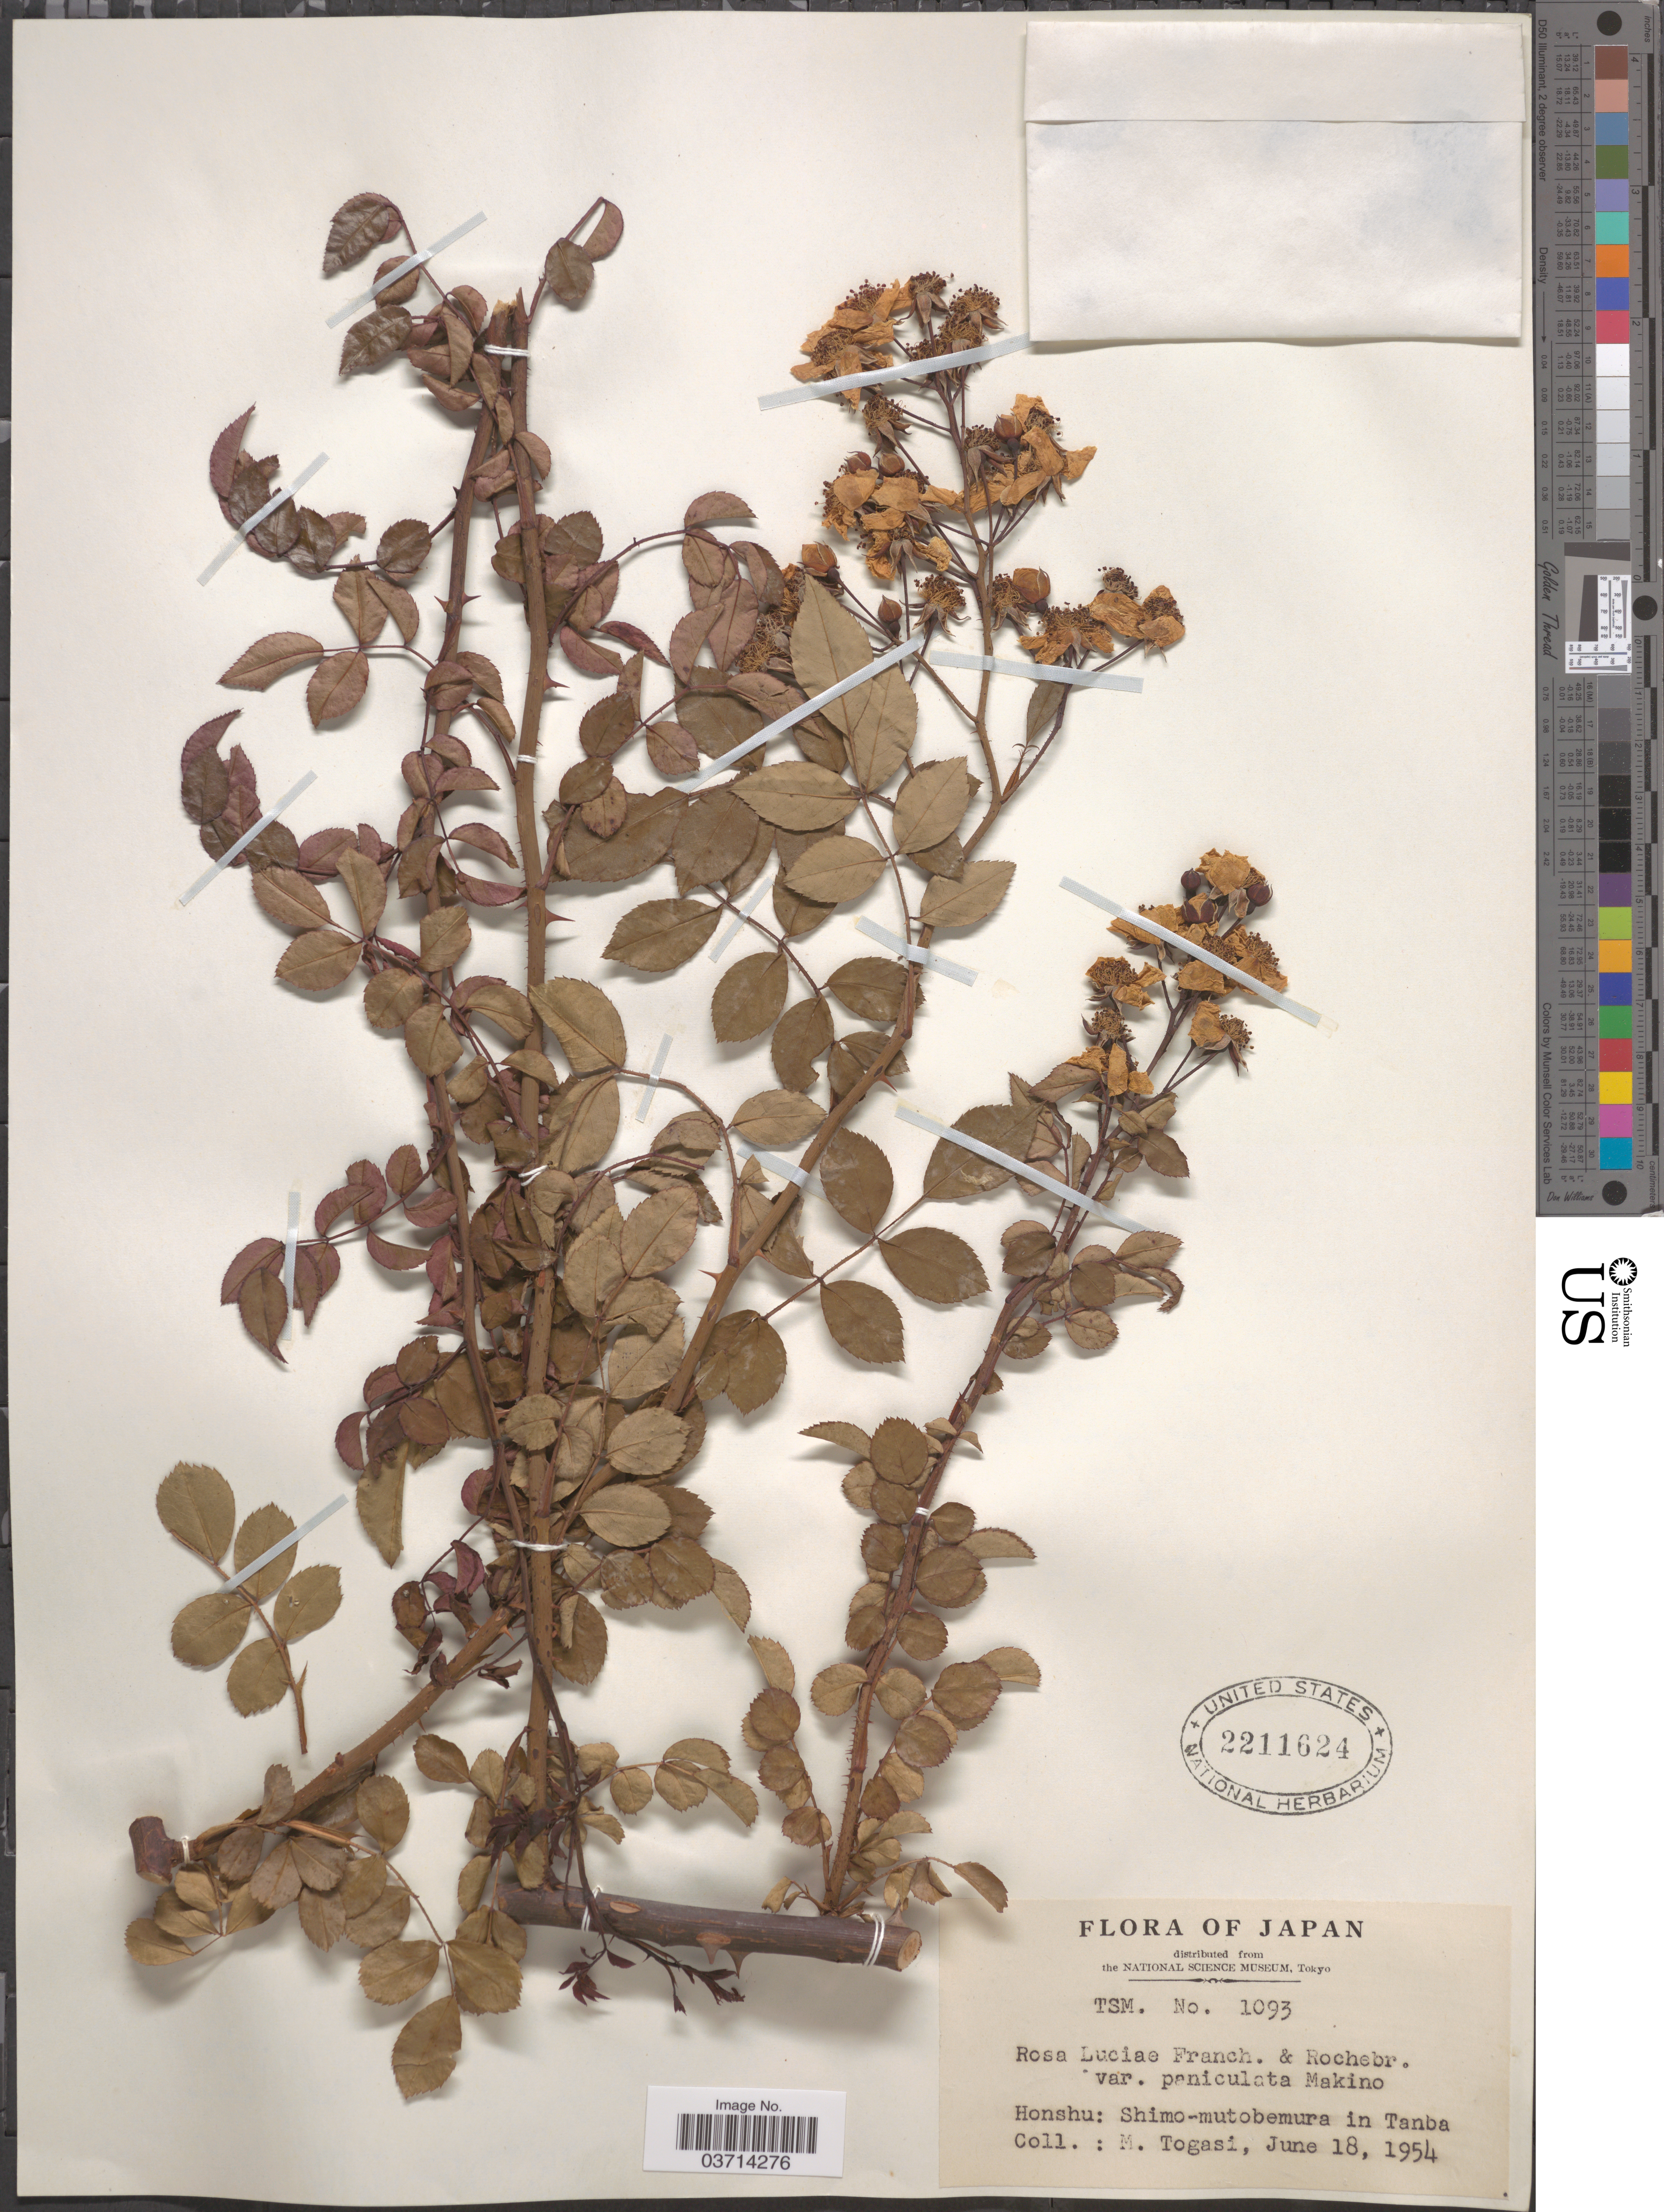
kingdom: Plantae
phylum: Tracheophyta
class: Magnoliopsida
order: Rosales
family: Rosaceae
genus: Rosa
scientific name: Rosa luciae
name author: Franch. & Rochebr.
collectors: M. Togasi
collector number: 1093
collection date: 1954-06-18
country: Japan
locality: Honshu: Shimo-mutobemura in Tanba.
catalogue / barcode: US 2211624